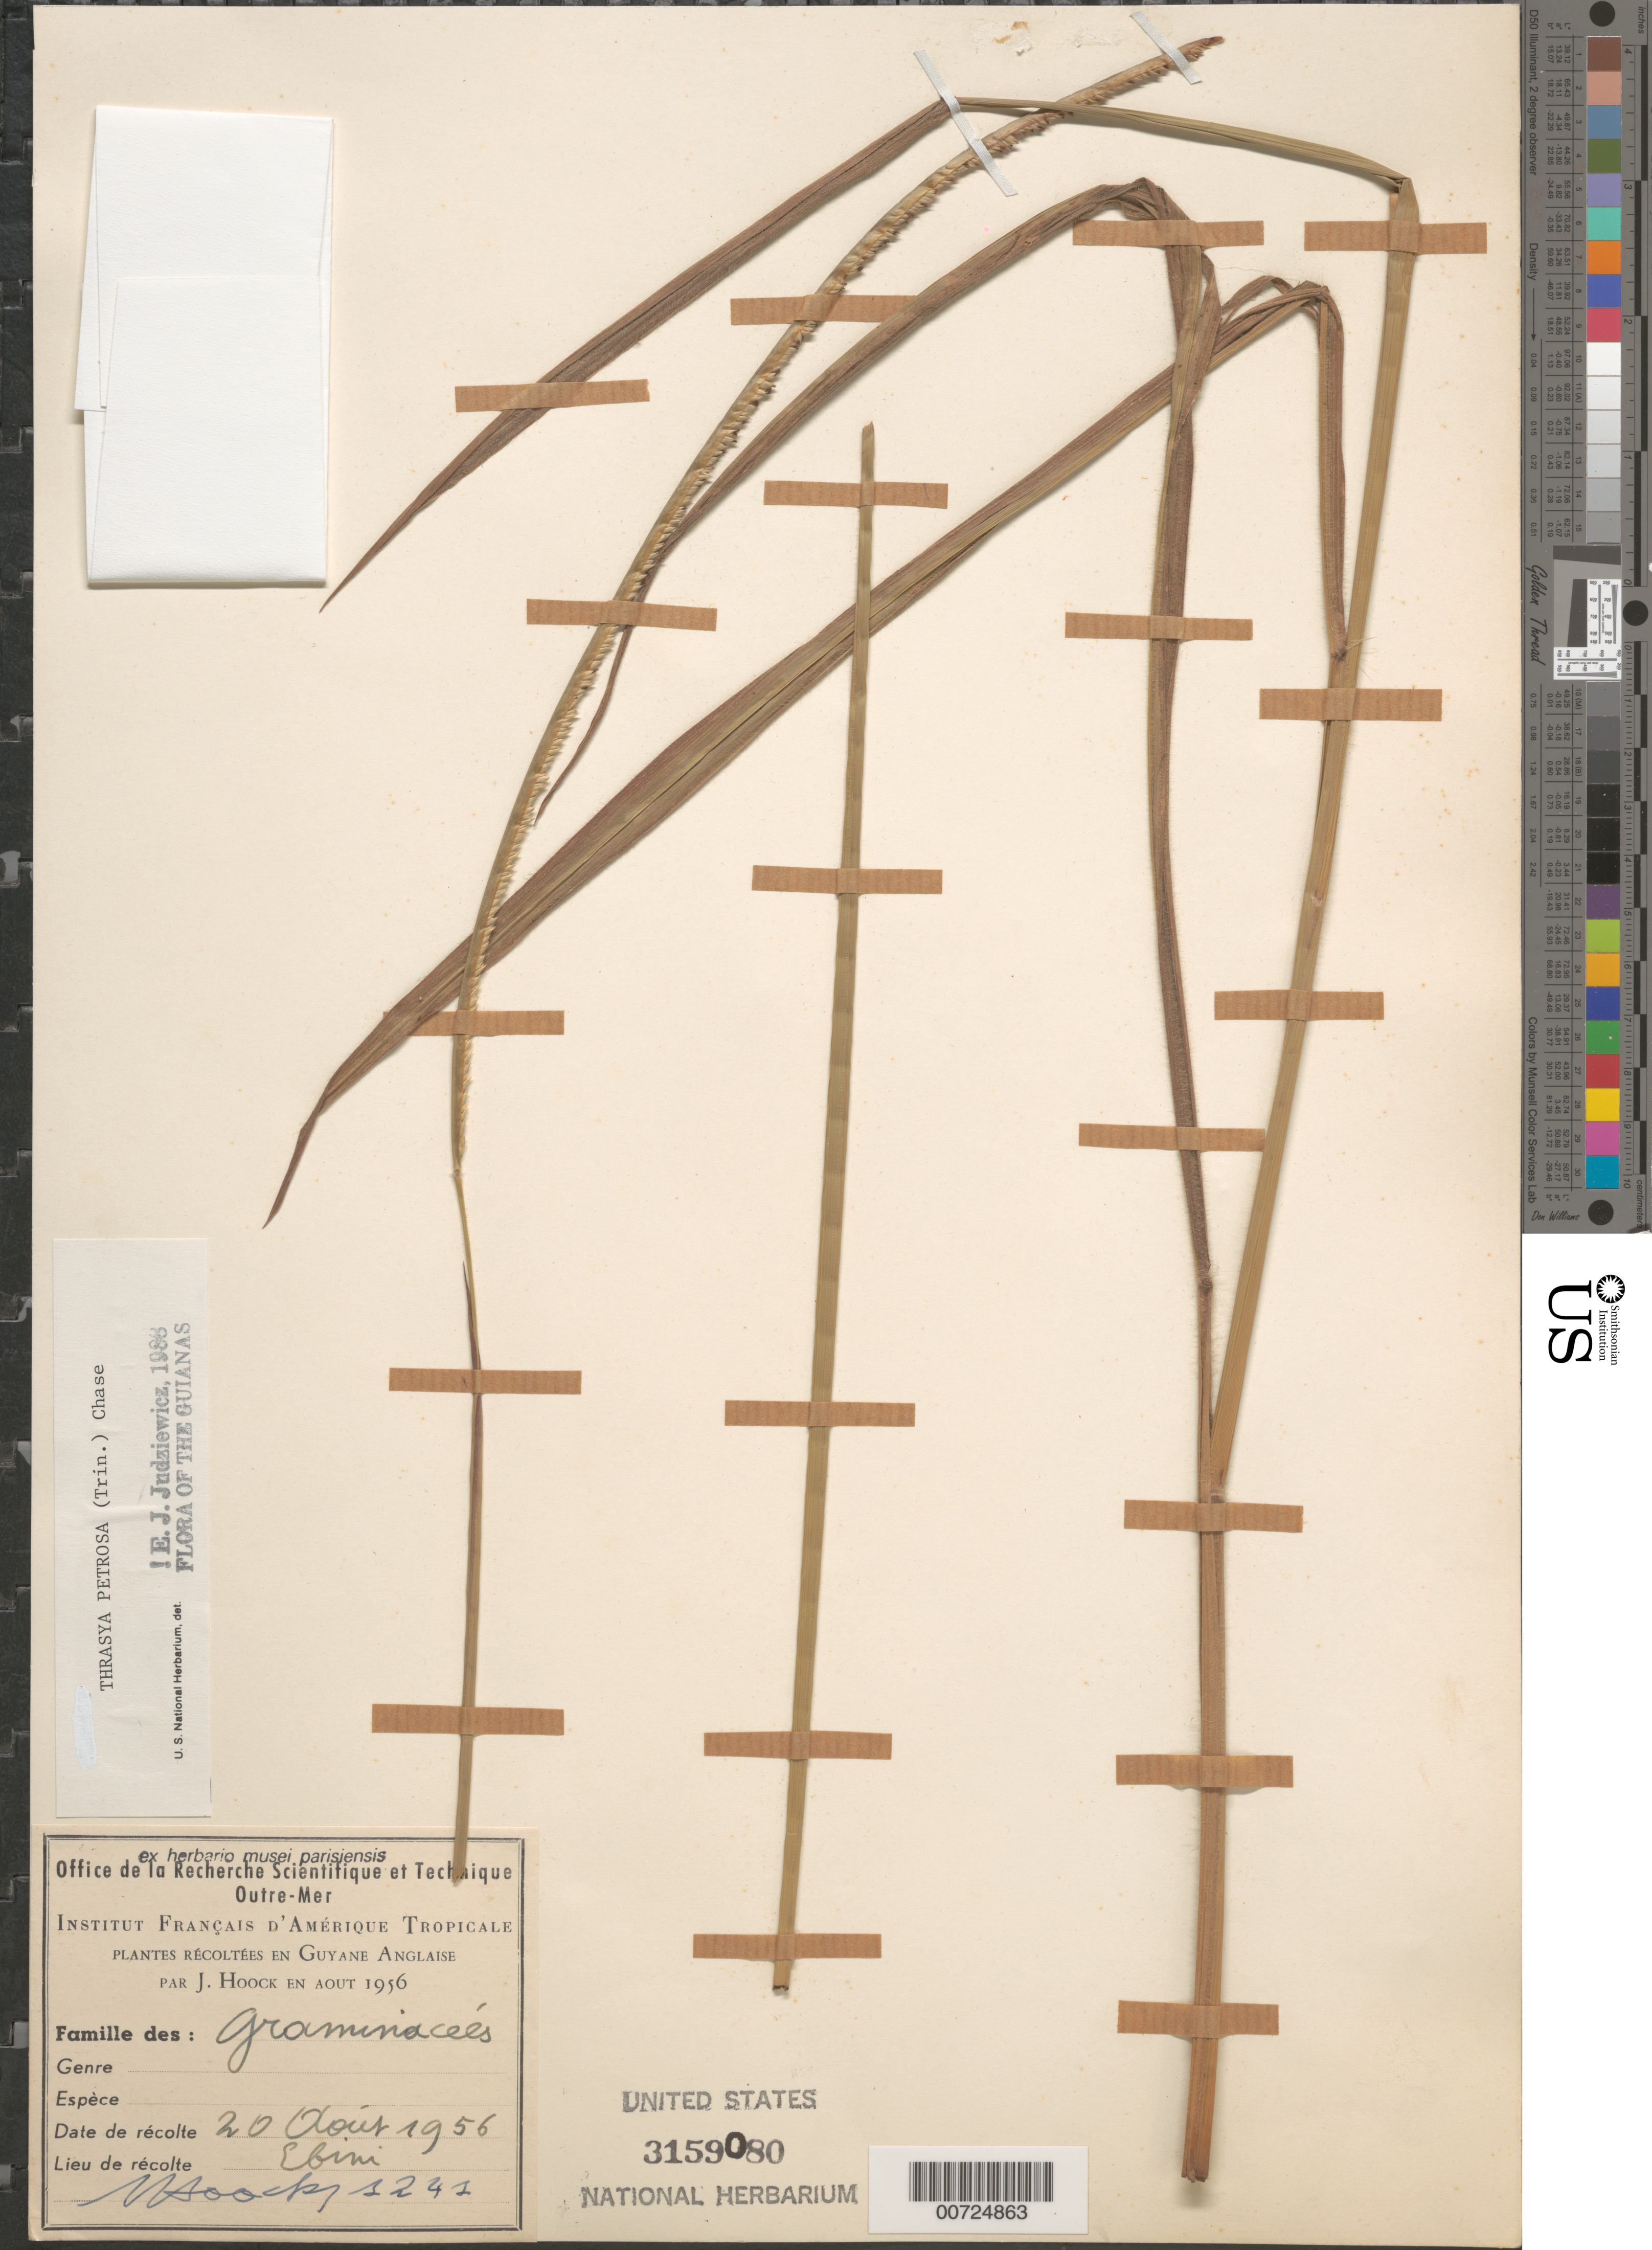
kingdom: Plantae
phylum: Tracheophyta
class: Liliopsida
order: Poales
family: Poaceae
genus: Paspalum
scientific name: Paspalum foliiforme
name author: S. Denham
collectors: J. Hoock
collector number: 1241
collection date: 1956-08-20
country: French Guiana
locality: Guyane Anglaise. Ebini.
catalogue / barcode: US 3159080